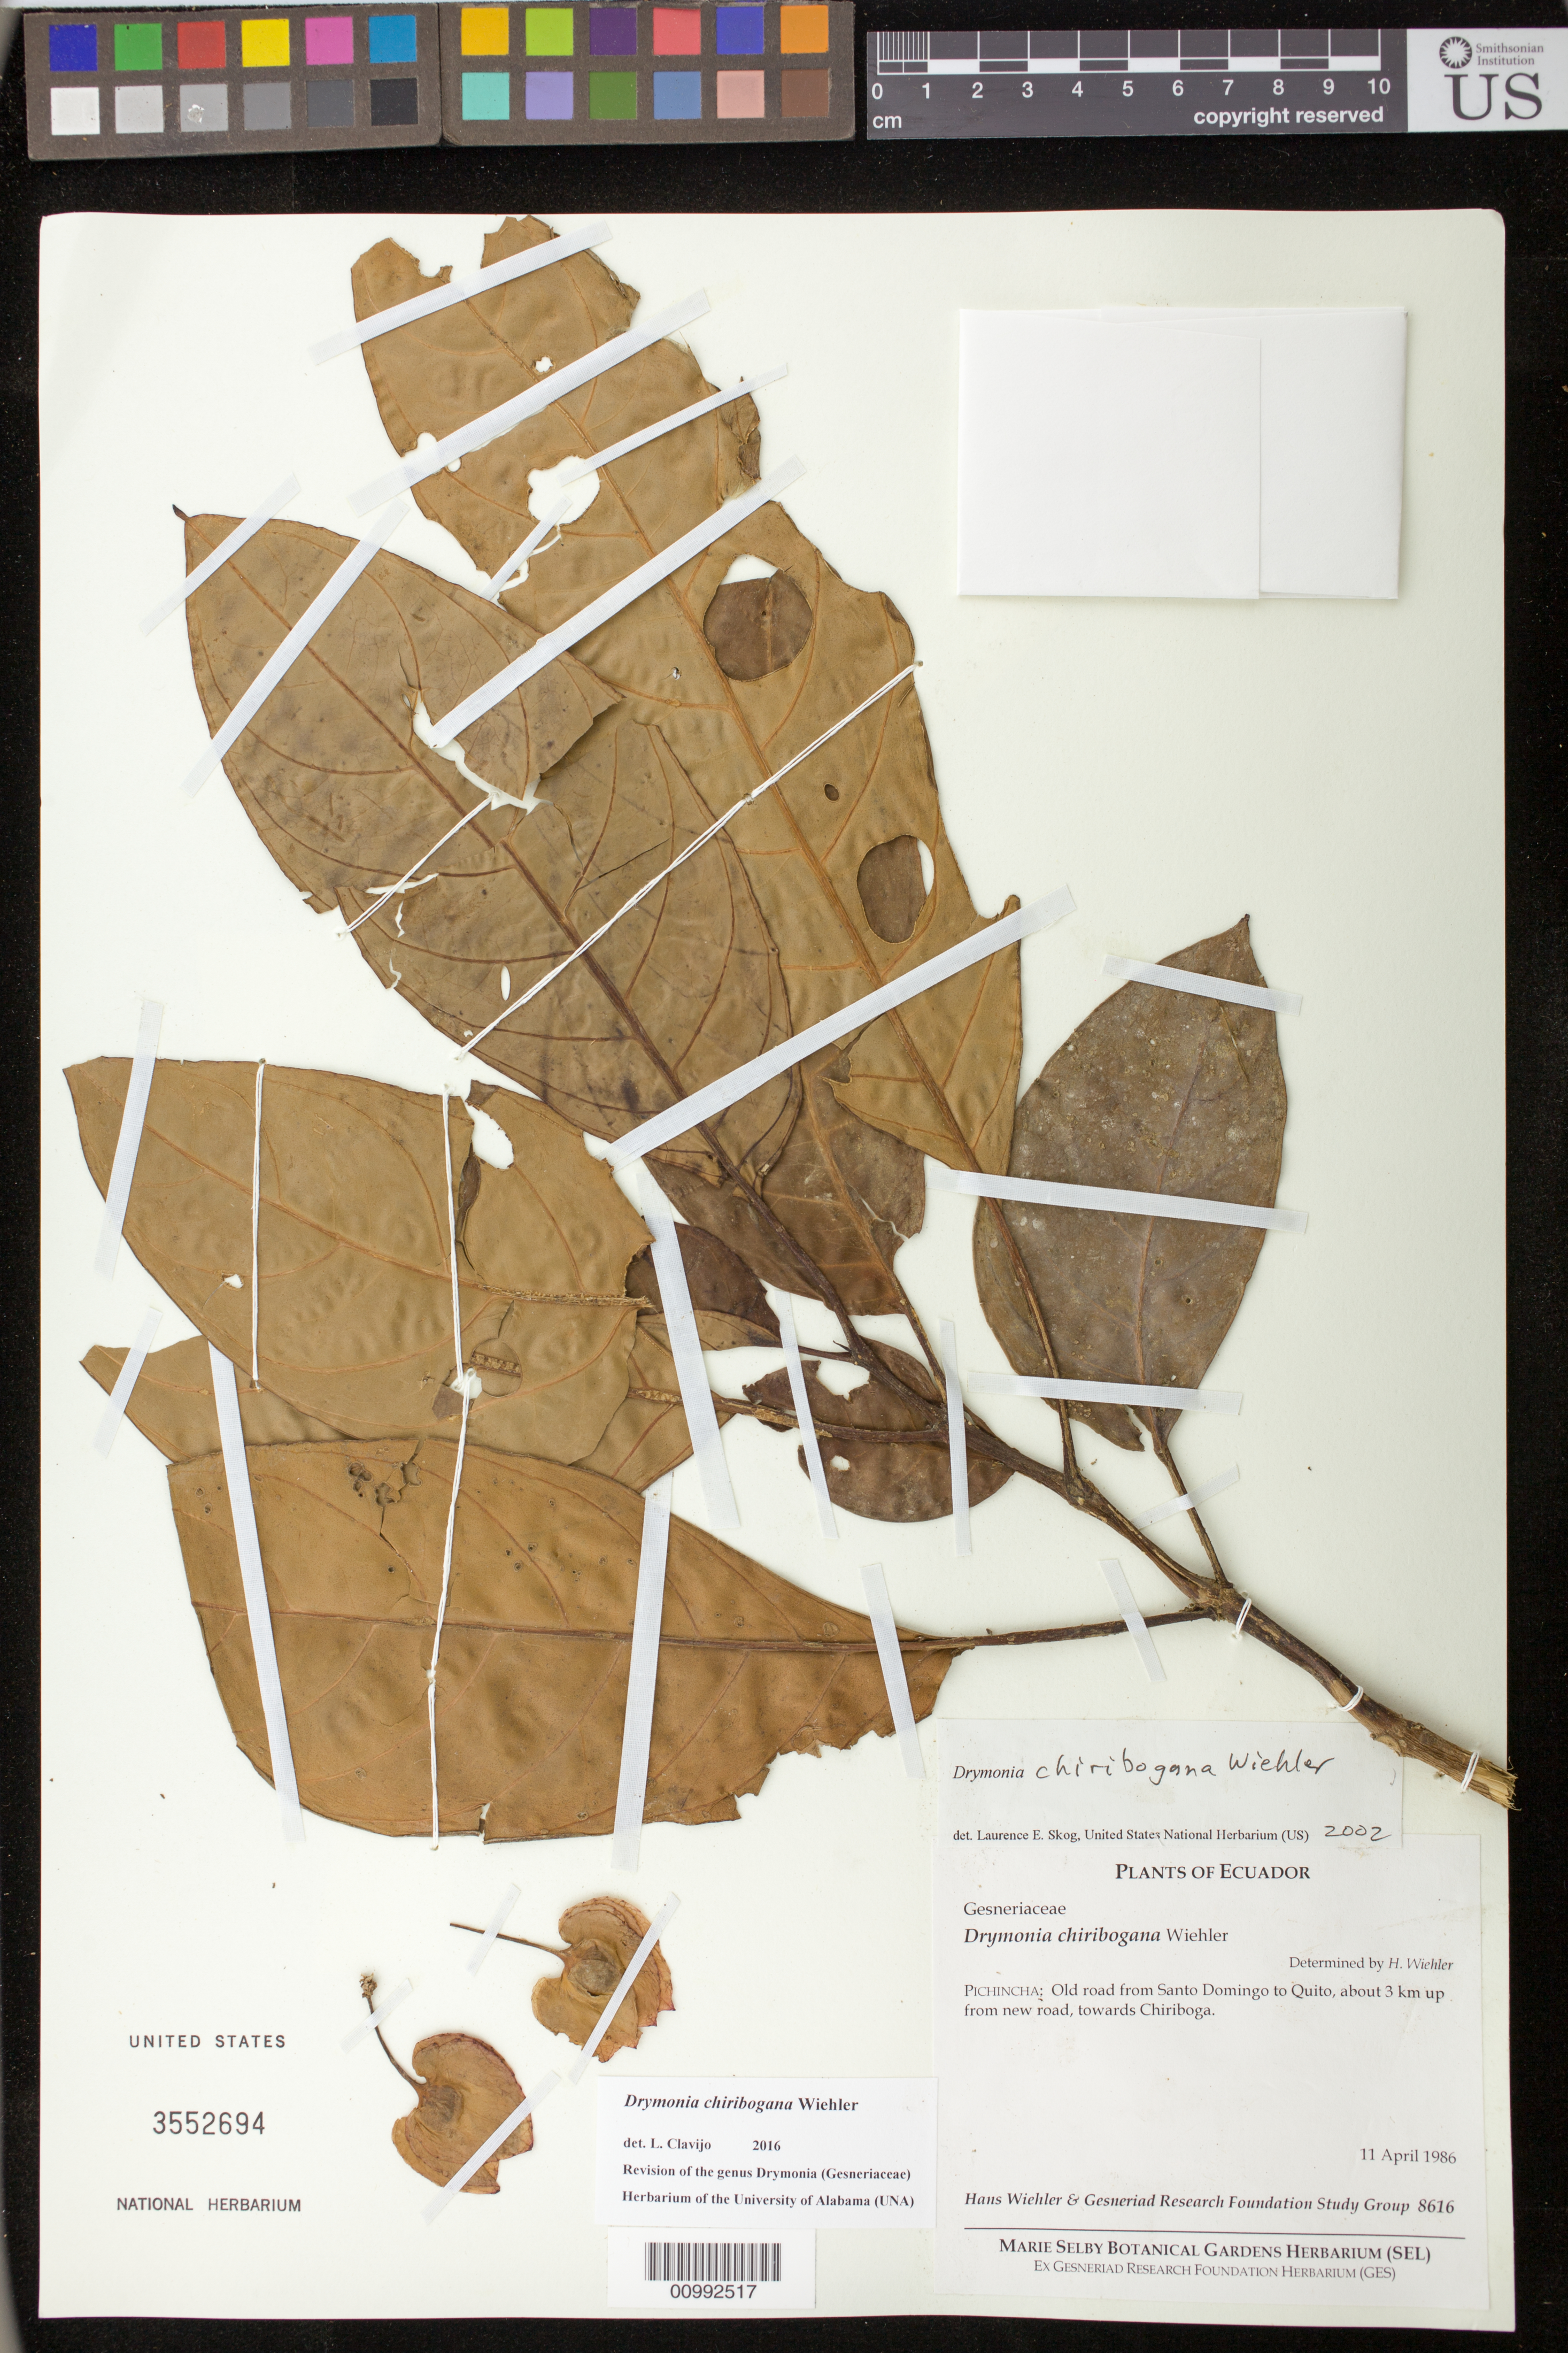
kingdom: Plantae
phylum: Tracheophyta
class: Magnoliopsida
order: Lamiales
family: Gesneriaceae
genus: Drymonia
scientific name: Drymonia chiribogana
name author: Wiehler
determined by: Skog, Laurence E.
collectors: H. J. Wiehler & GRF Study Group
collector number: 8616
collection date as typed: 11 Apr 1986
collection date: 1986-04-11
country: Ecuador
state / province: Pichincha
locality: Pichincha: old road from Santo Domingo to Quito, about 3 km up from new road, towards Chiriboga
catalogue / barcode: US 3552694